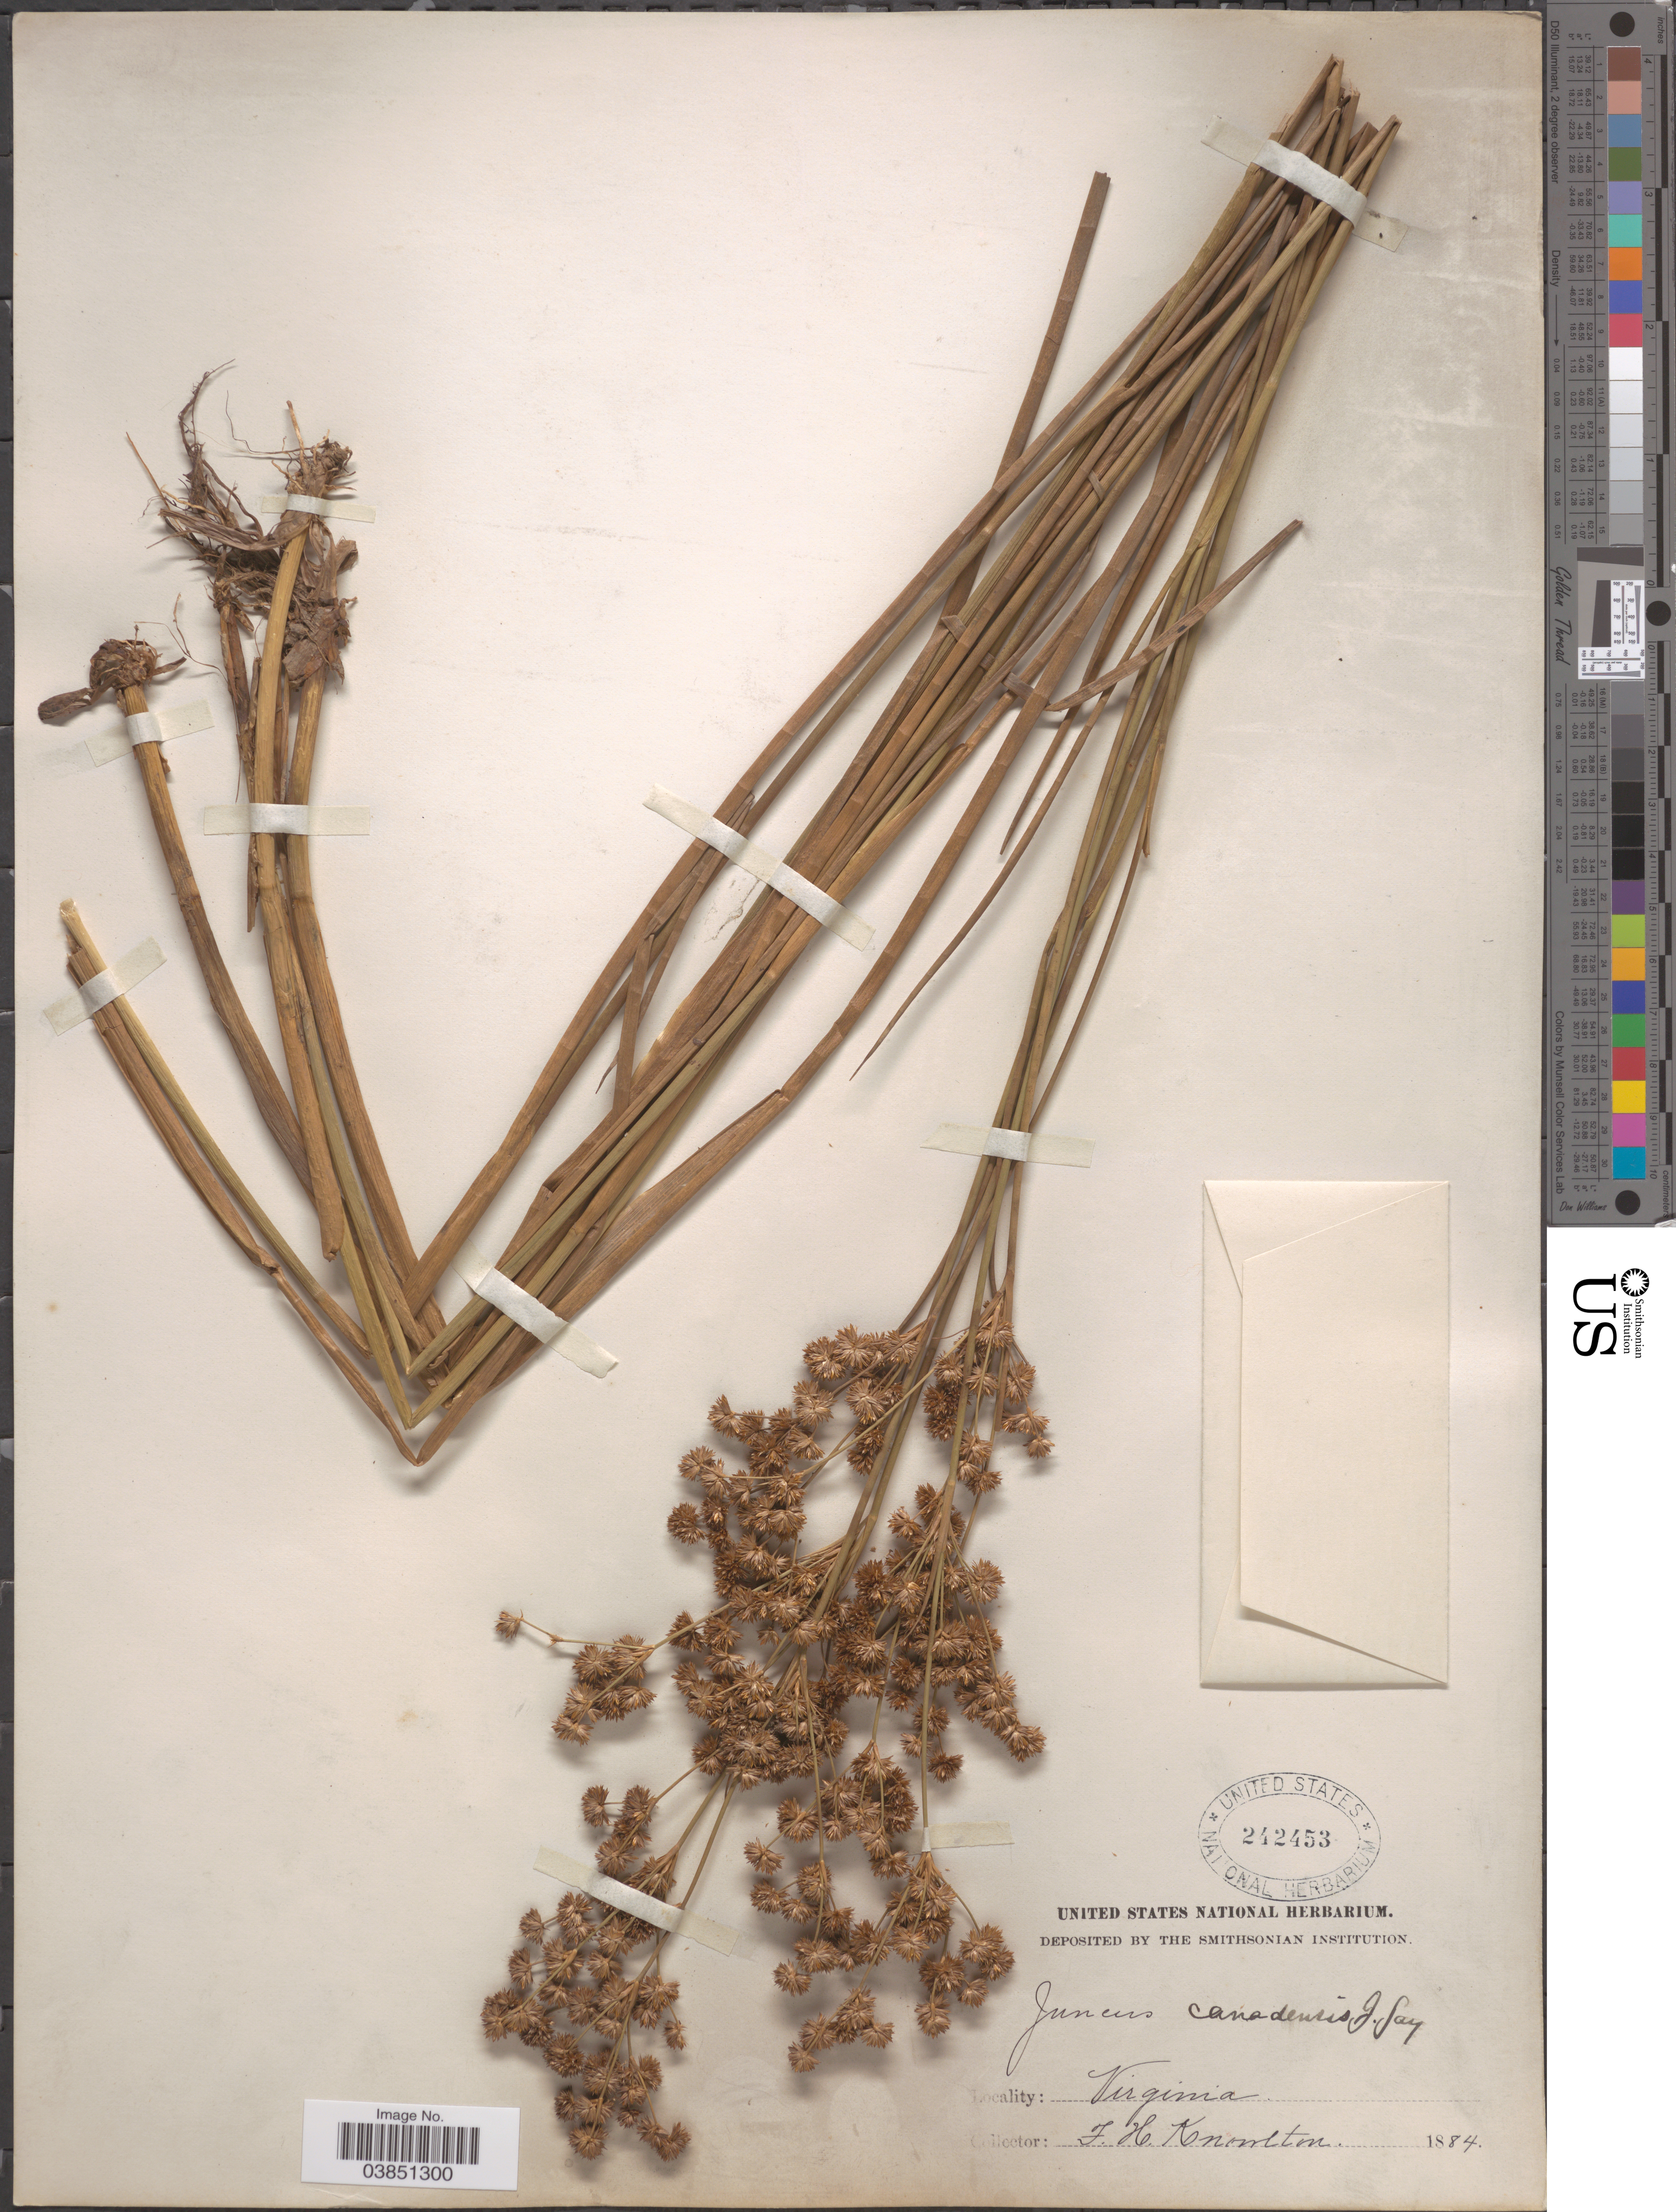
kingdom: Plantae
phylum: Tracheophyta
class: Liliopsida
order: Poales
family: Juncaceae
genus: Juncus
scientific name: Juncus canadensis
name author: J. Gay ex Laharpe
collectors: F. H. Knowlton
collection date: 1884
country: United States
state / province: Virginia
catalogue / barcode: US 242453